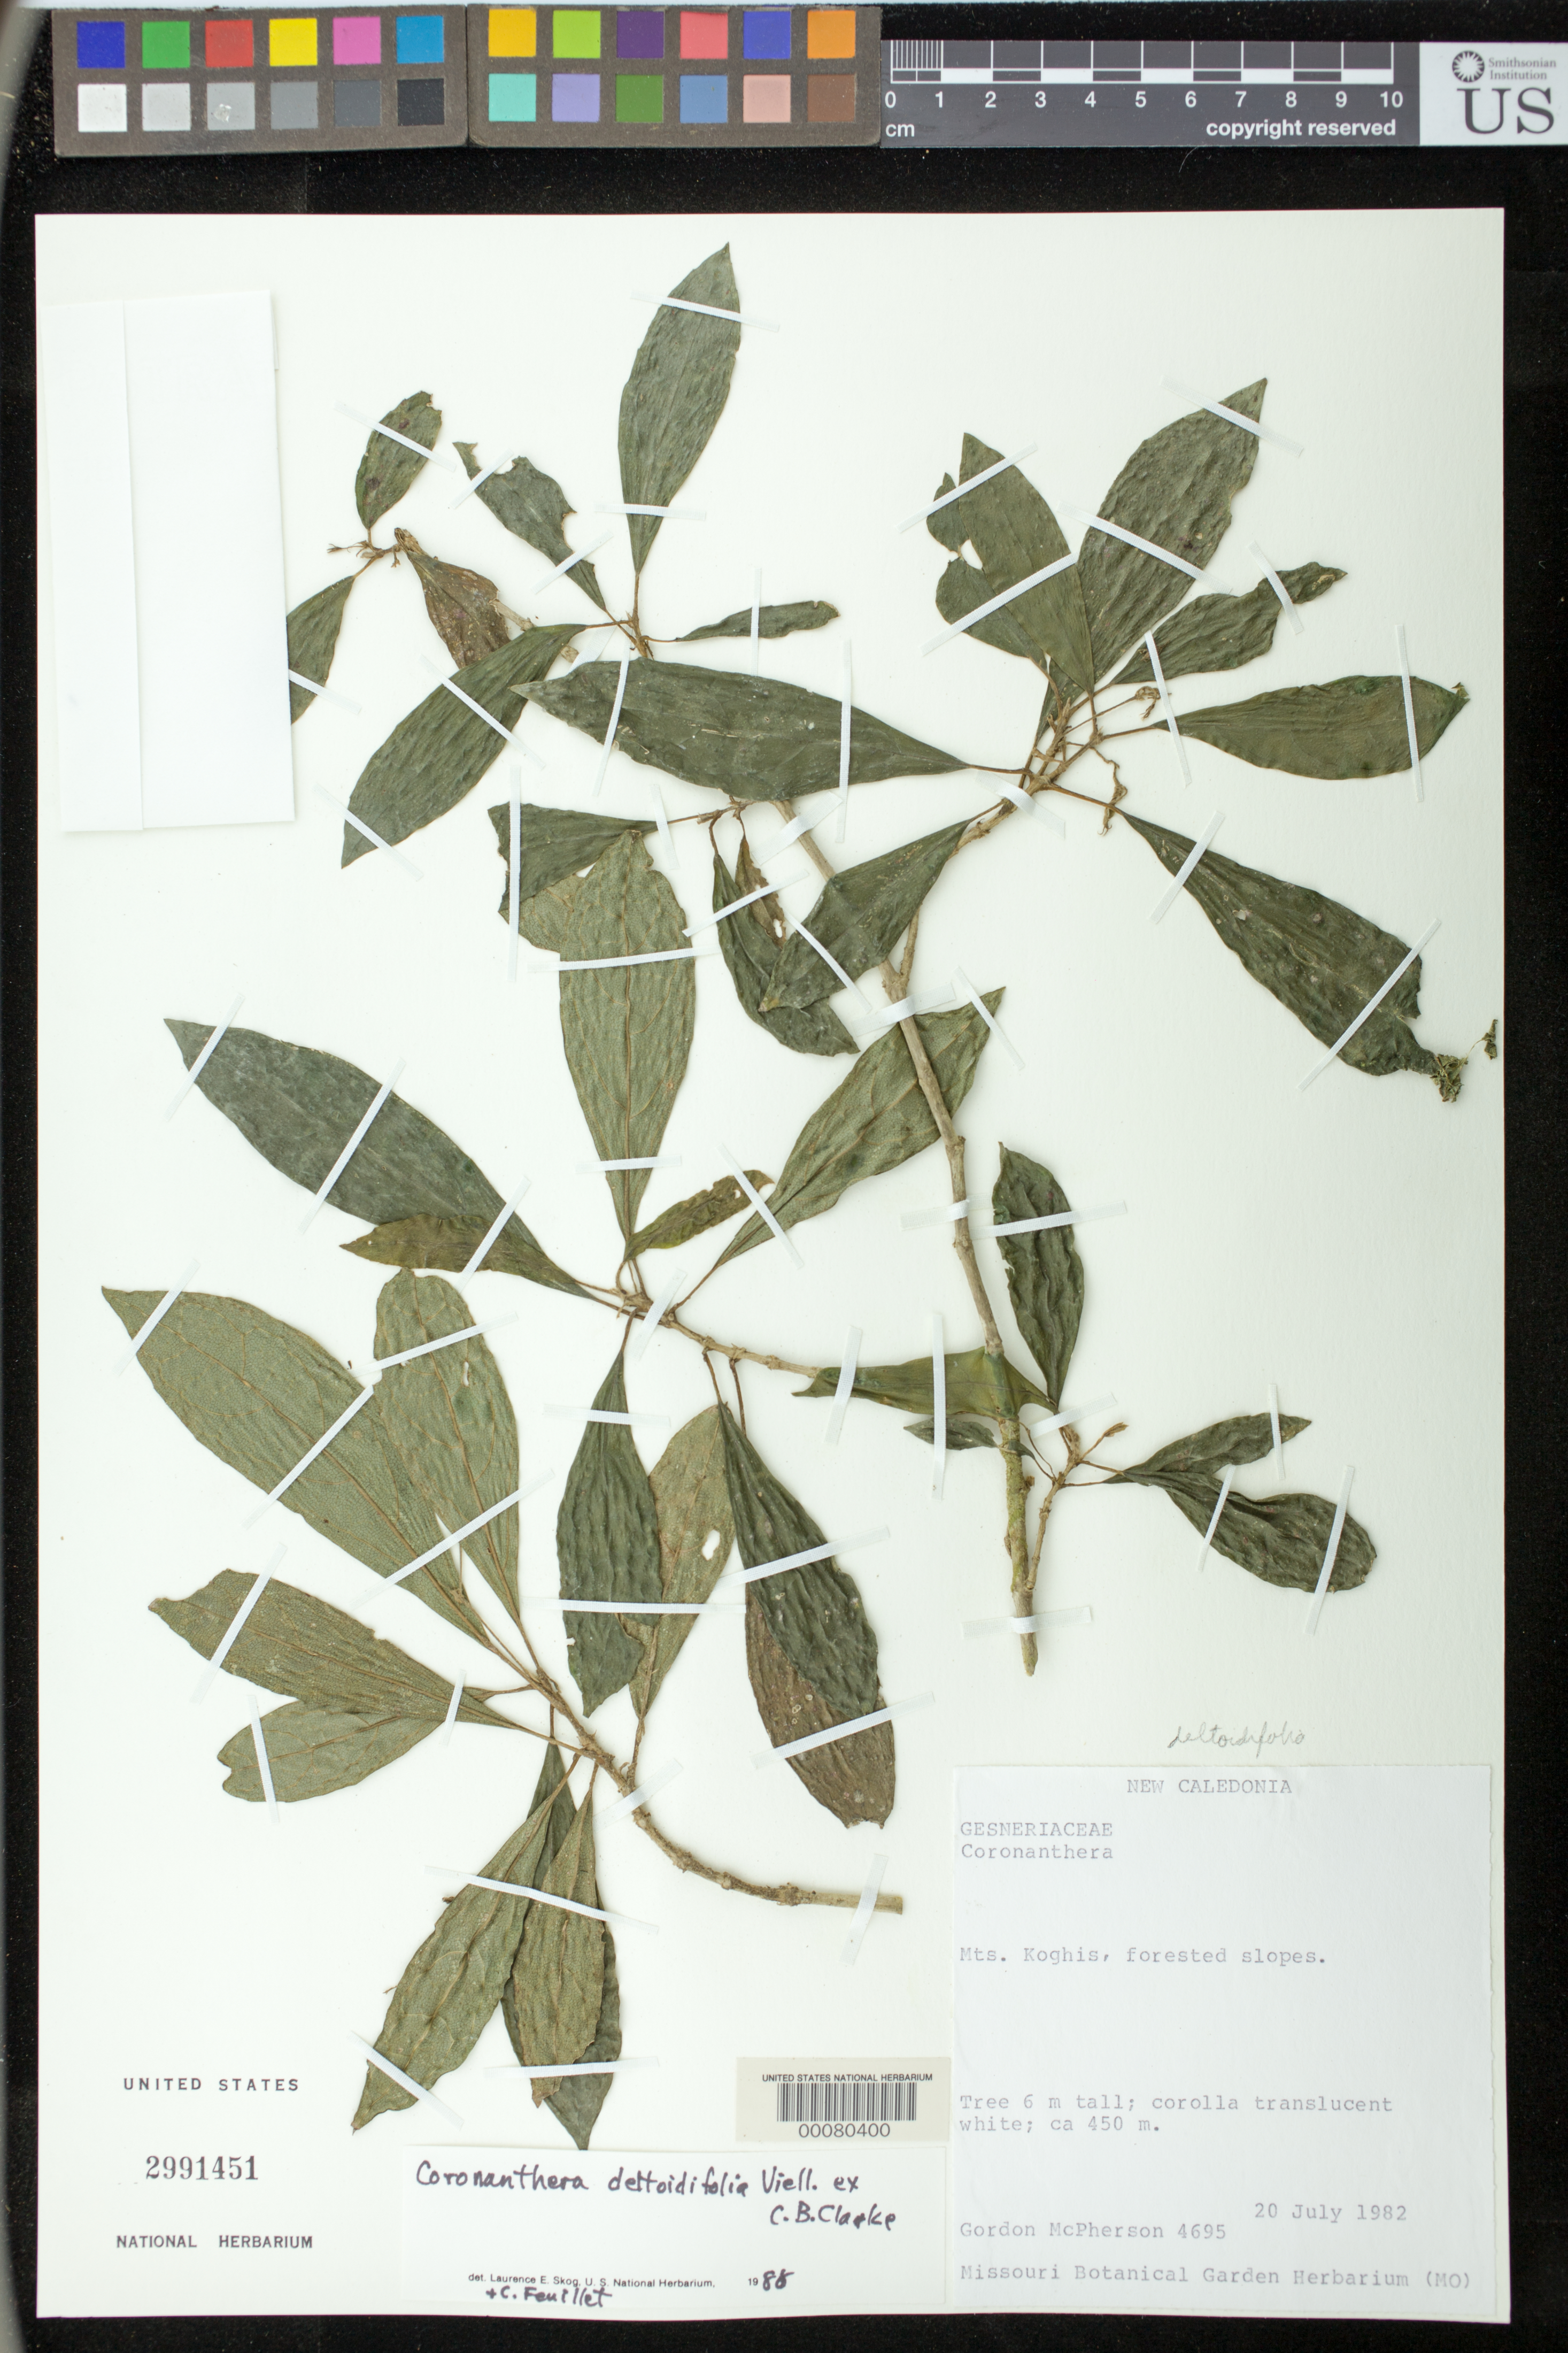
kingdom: Plantae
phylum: Tracheophyta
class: Magnoliopsida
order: Lamiales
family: Gesneriaceae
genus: Coronanthera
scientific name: Coronanthera deltoidifolia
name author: Vieill. ex C.B. Clarke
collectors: G. D. McPherson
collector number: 4695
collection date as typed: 20 Jul 1982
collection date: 1982-07-20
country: New Caledonia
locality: Mts koghis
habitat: Forested slopes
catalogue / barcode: US 2991451